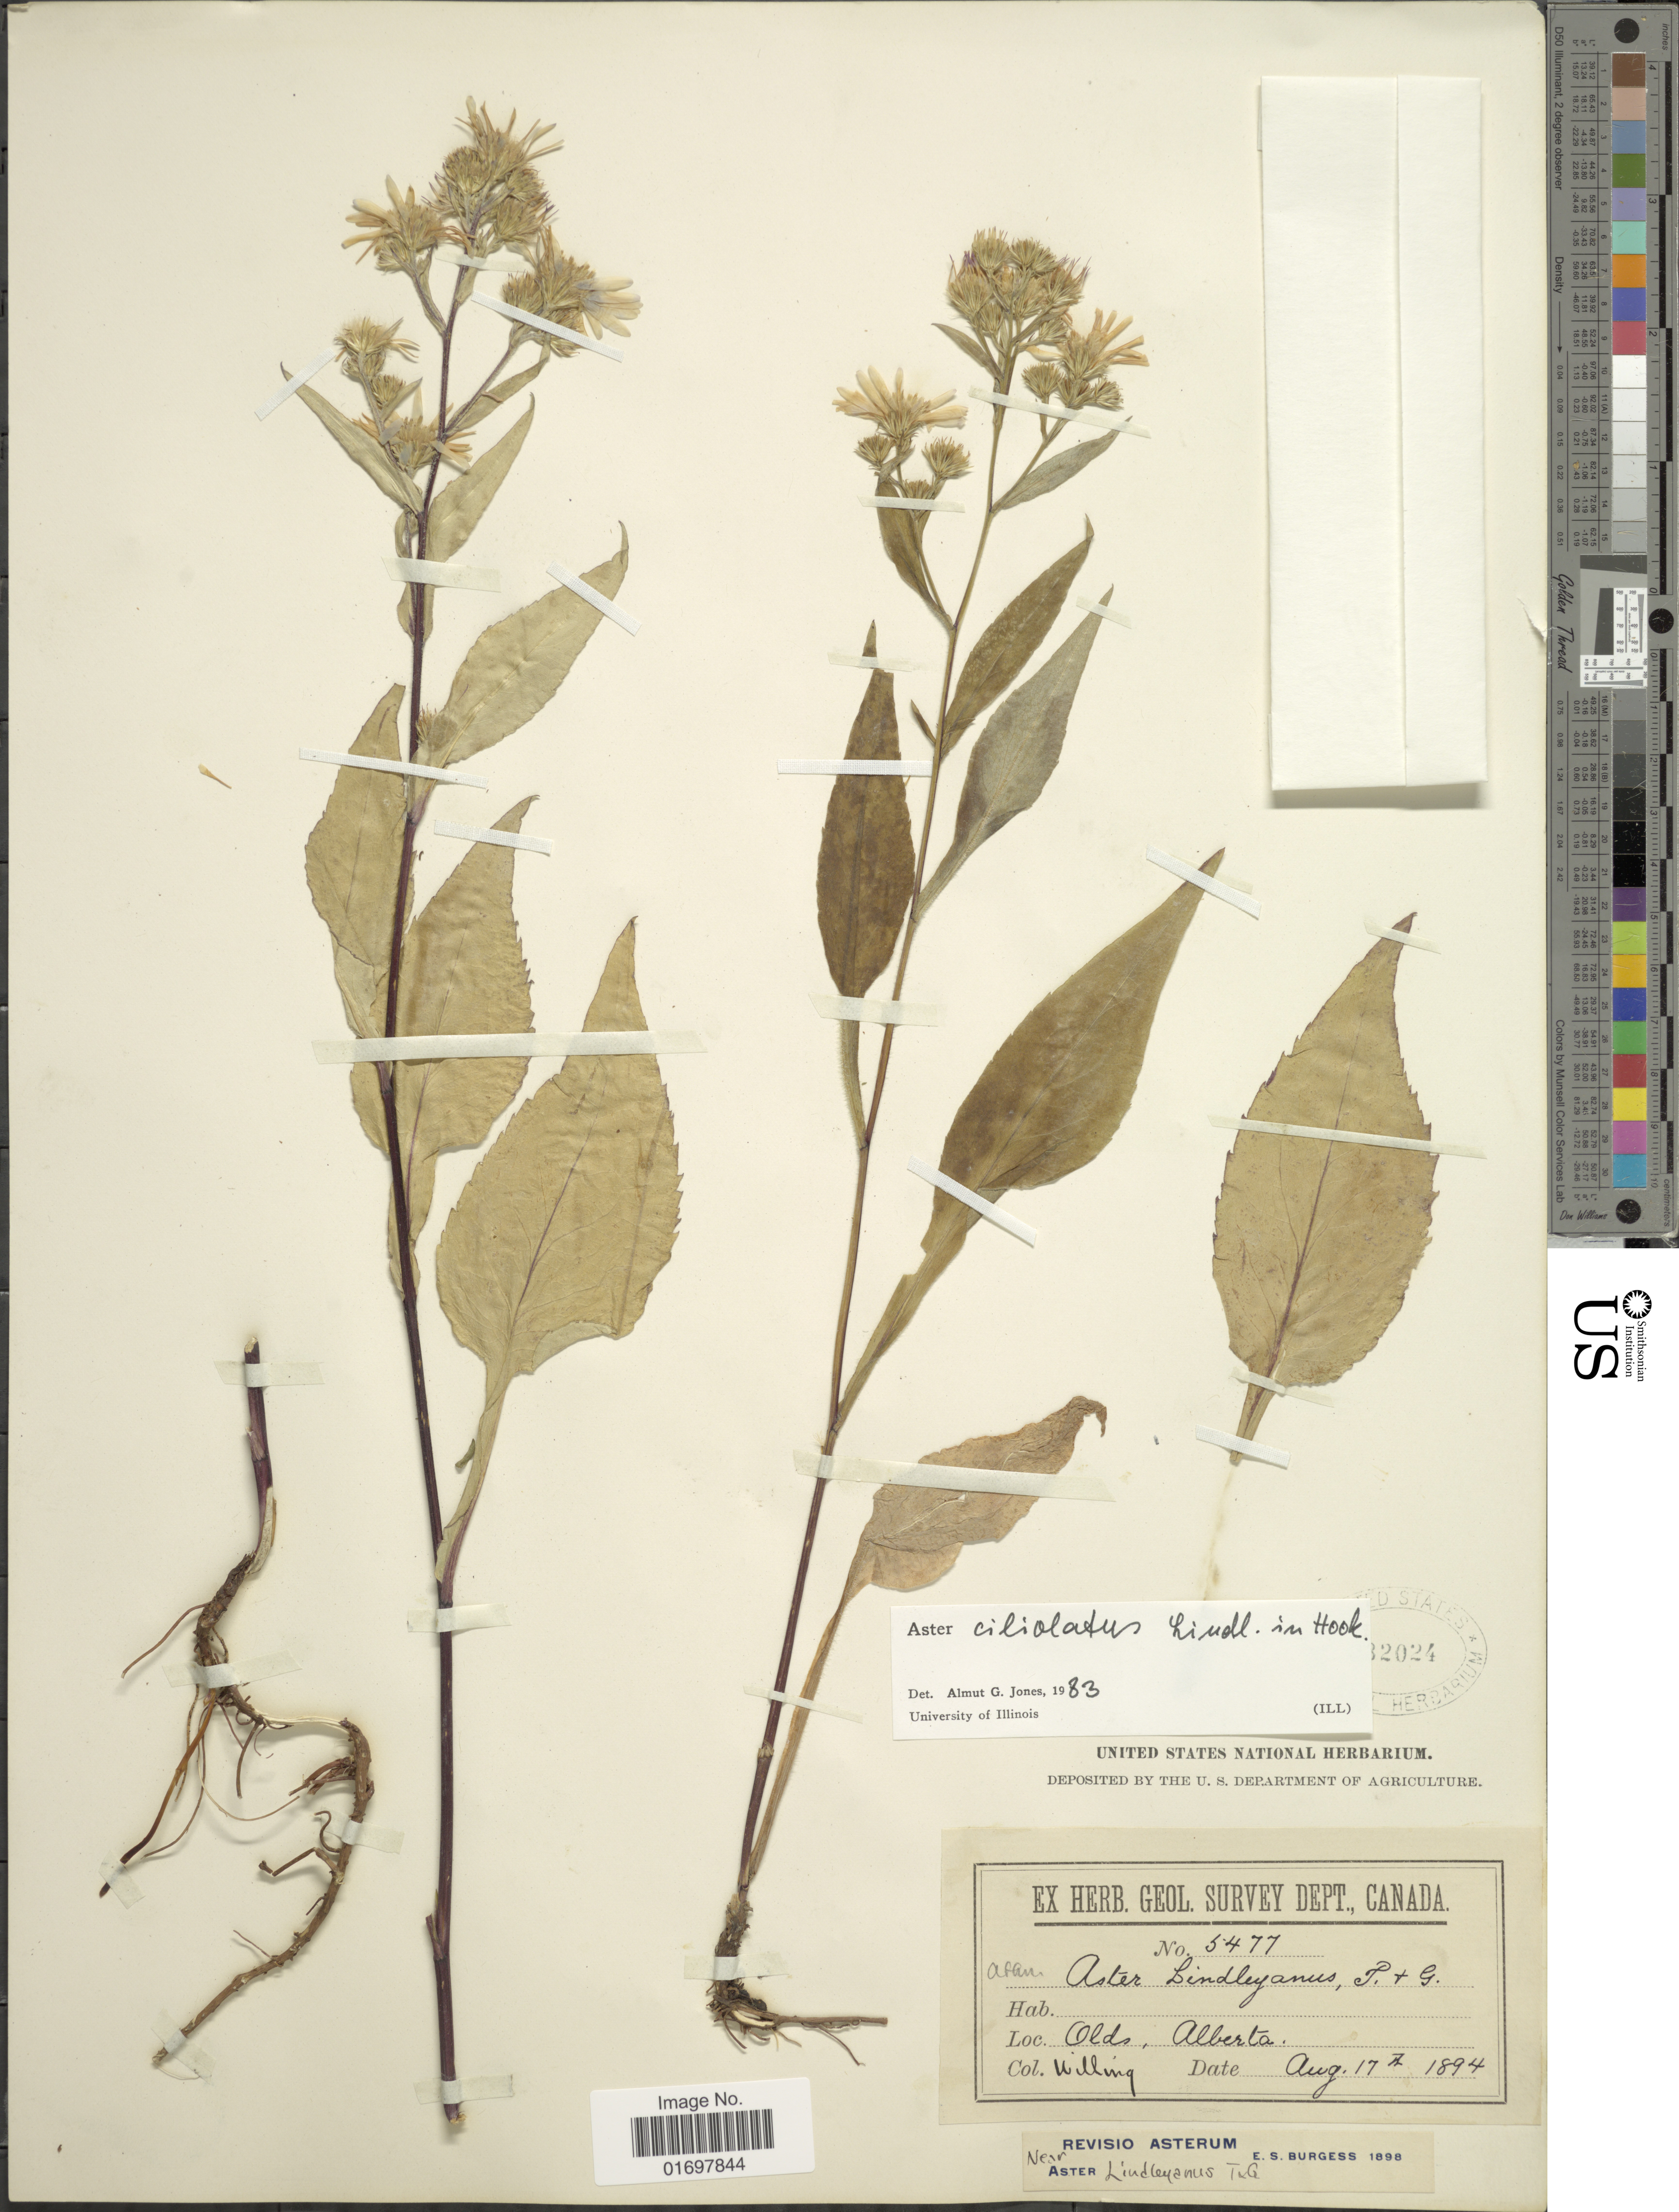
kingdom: Plantae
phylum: Tracheophyta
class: Magnoliopsida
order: Asterales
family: Asteraceae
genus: Symphyotrichum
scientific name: Symphyotrichum ciliolatum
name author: (Lindl.) Á. Löve & D. Löve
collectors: Willing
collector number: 5477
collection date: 1894-08-17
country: Canada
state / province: Alberta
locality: Olds, Alberta.